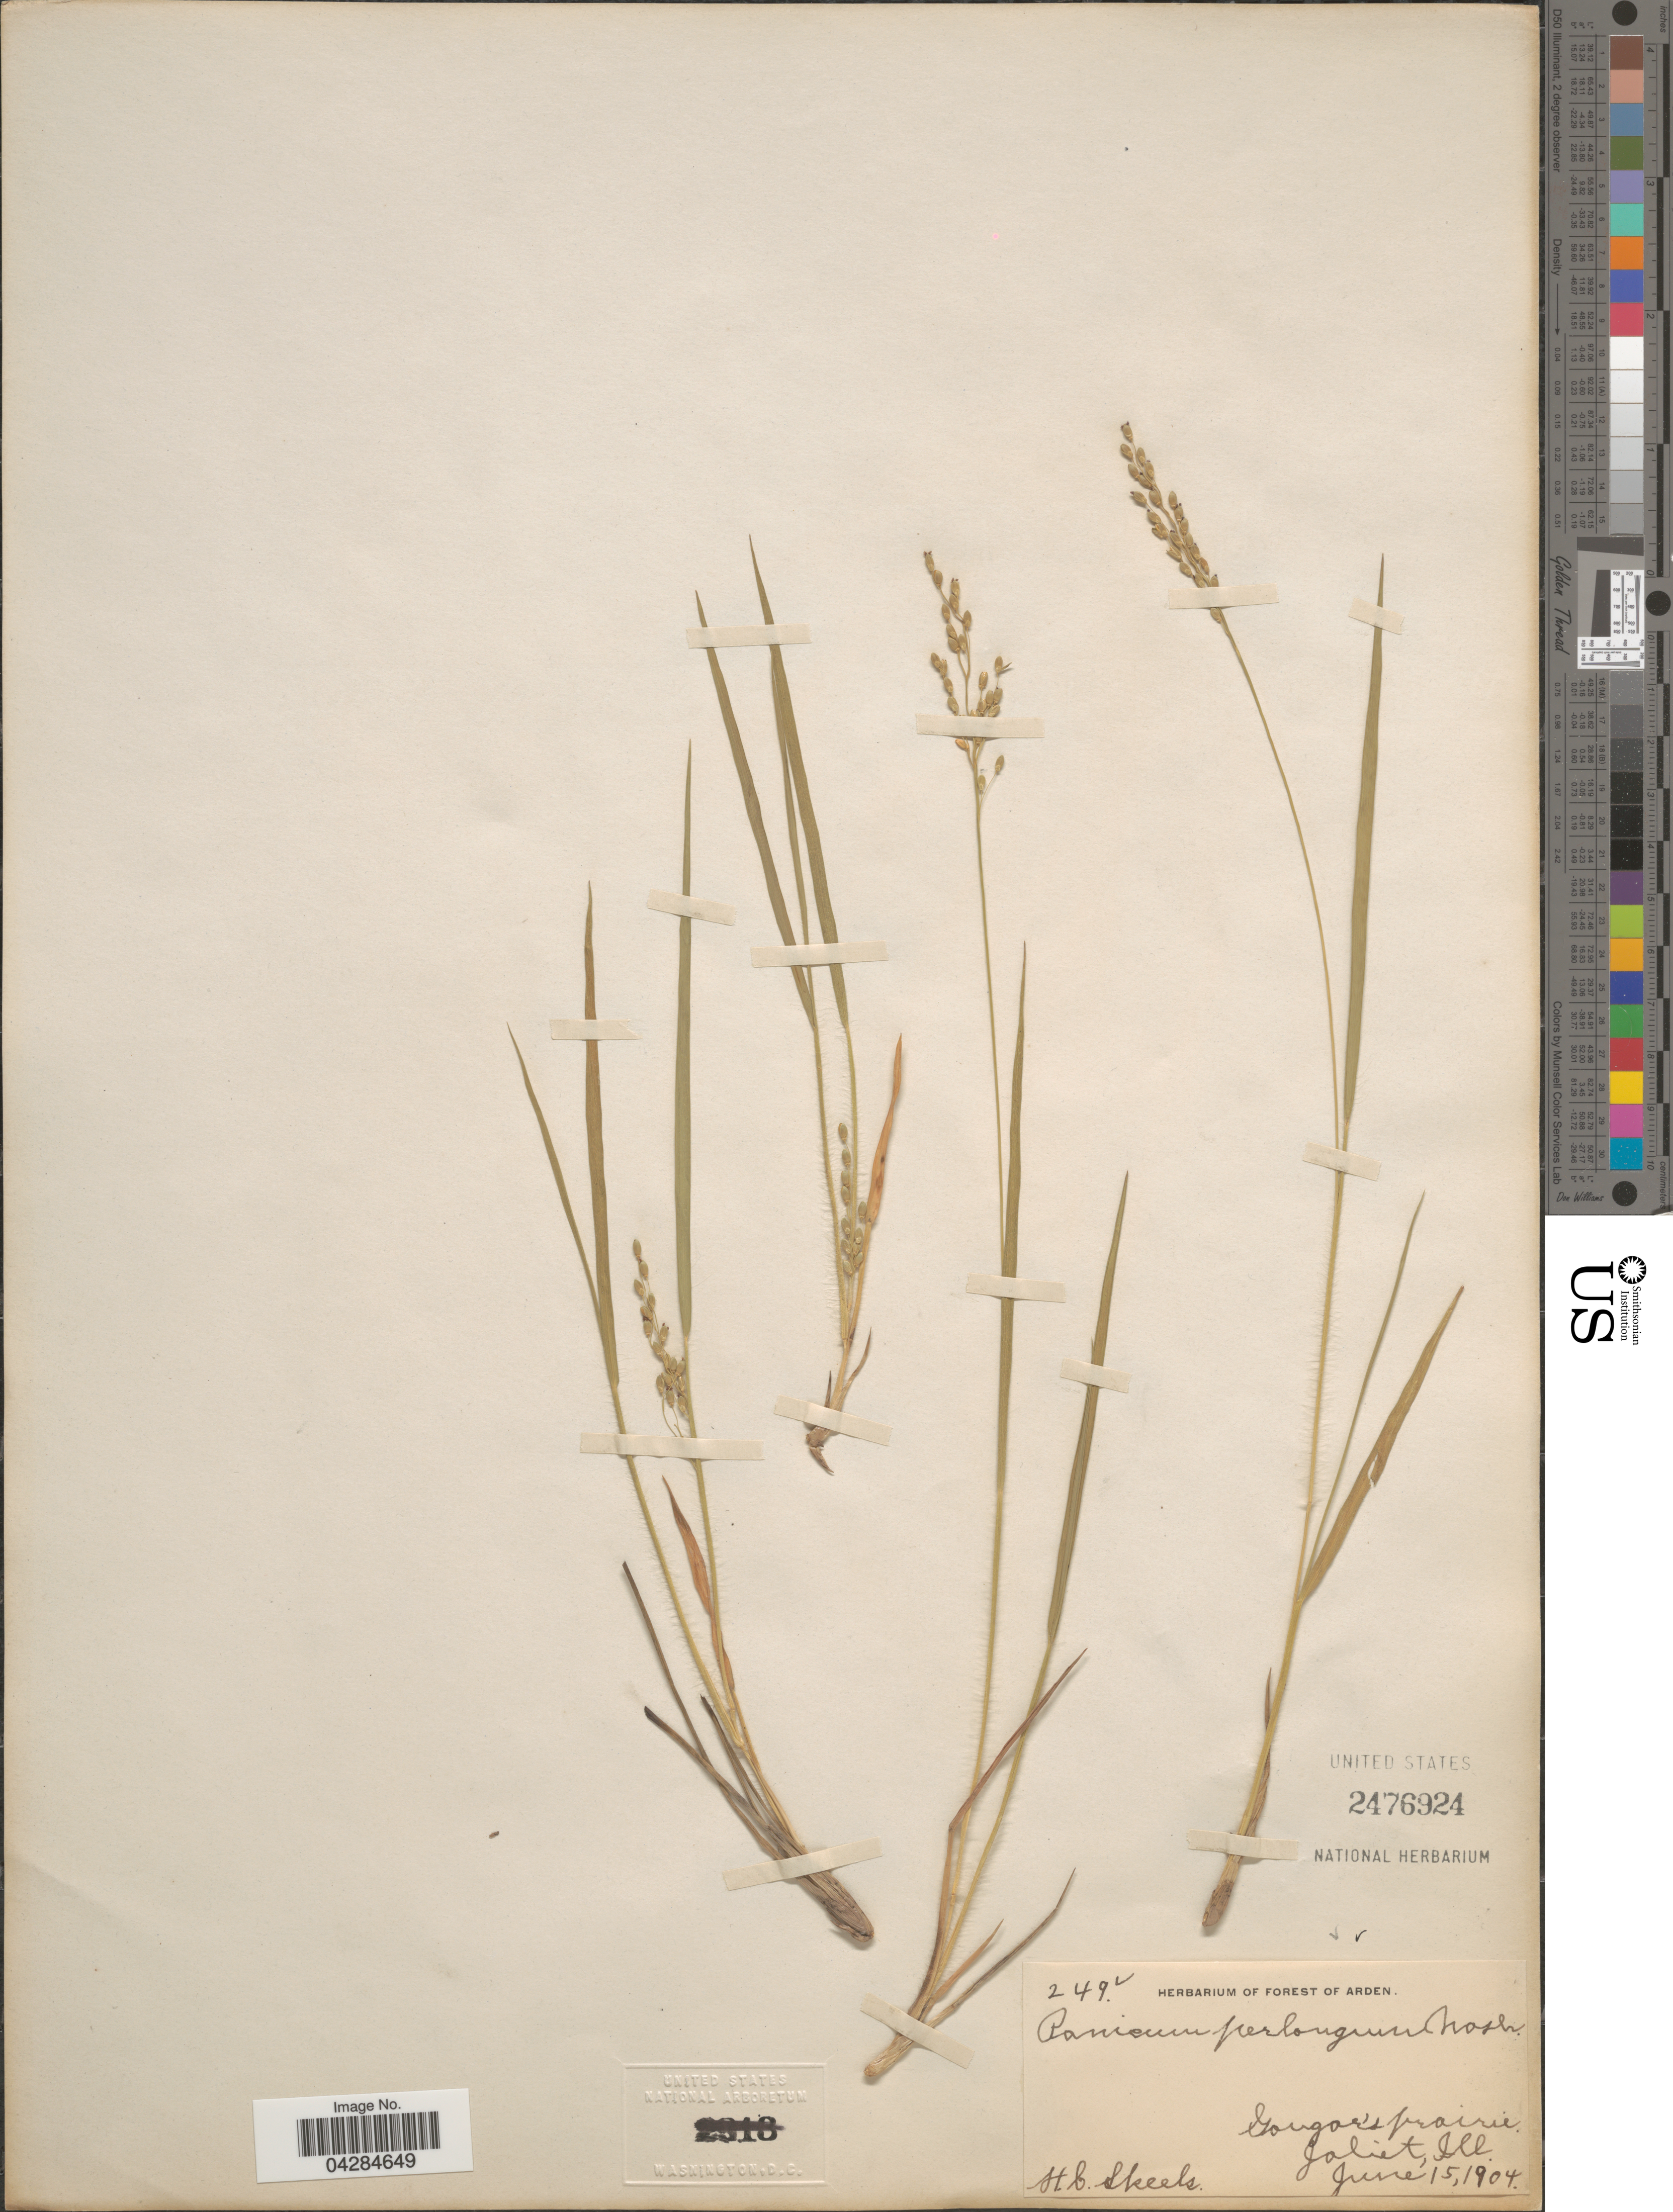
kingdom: Plantae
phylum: Tracheophyta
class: Liliopsida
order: Poales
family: Poaceae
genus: Dichanthelium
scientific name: Dichanthelium perlongum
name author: (Nash) Freckmann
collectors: H. Skeels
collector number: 249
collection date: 1904-06-15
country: United States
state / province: Illinois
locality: Gougar's prairie. Joliet.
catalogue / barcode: US 2476924